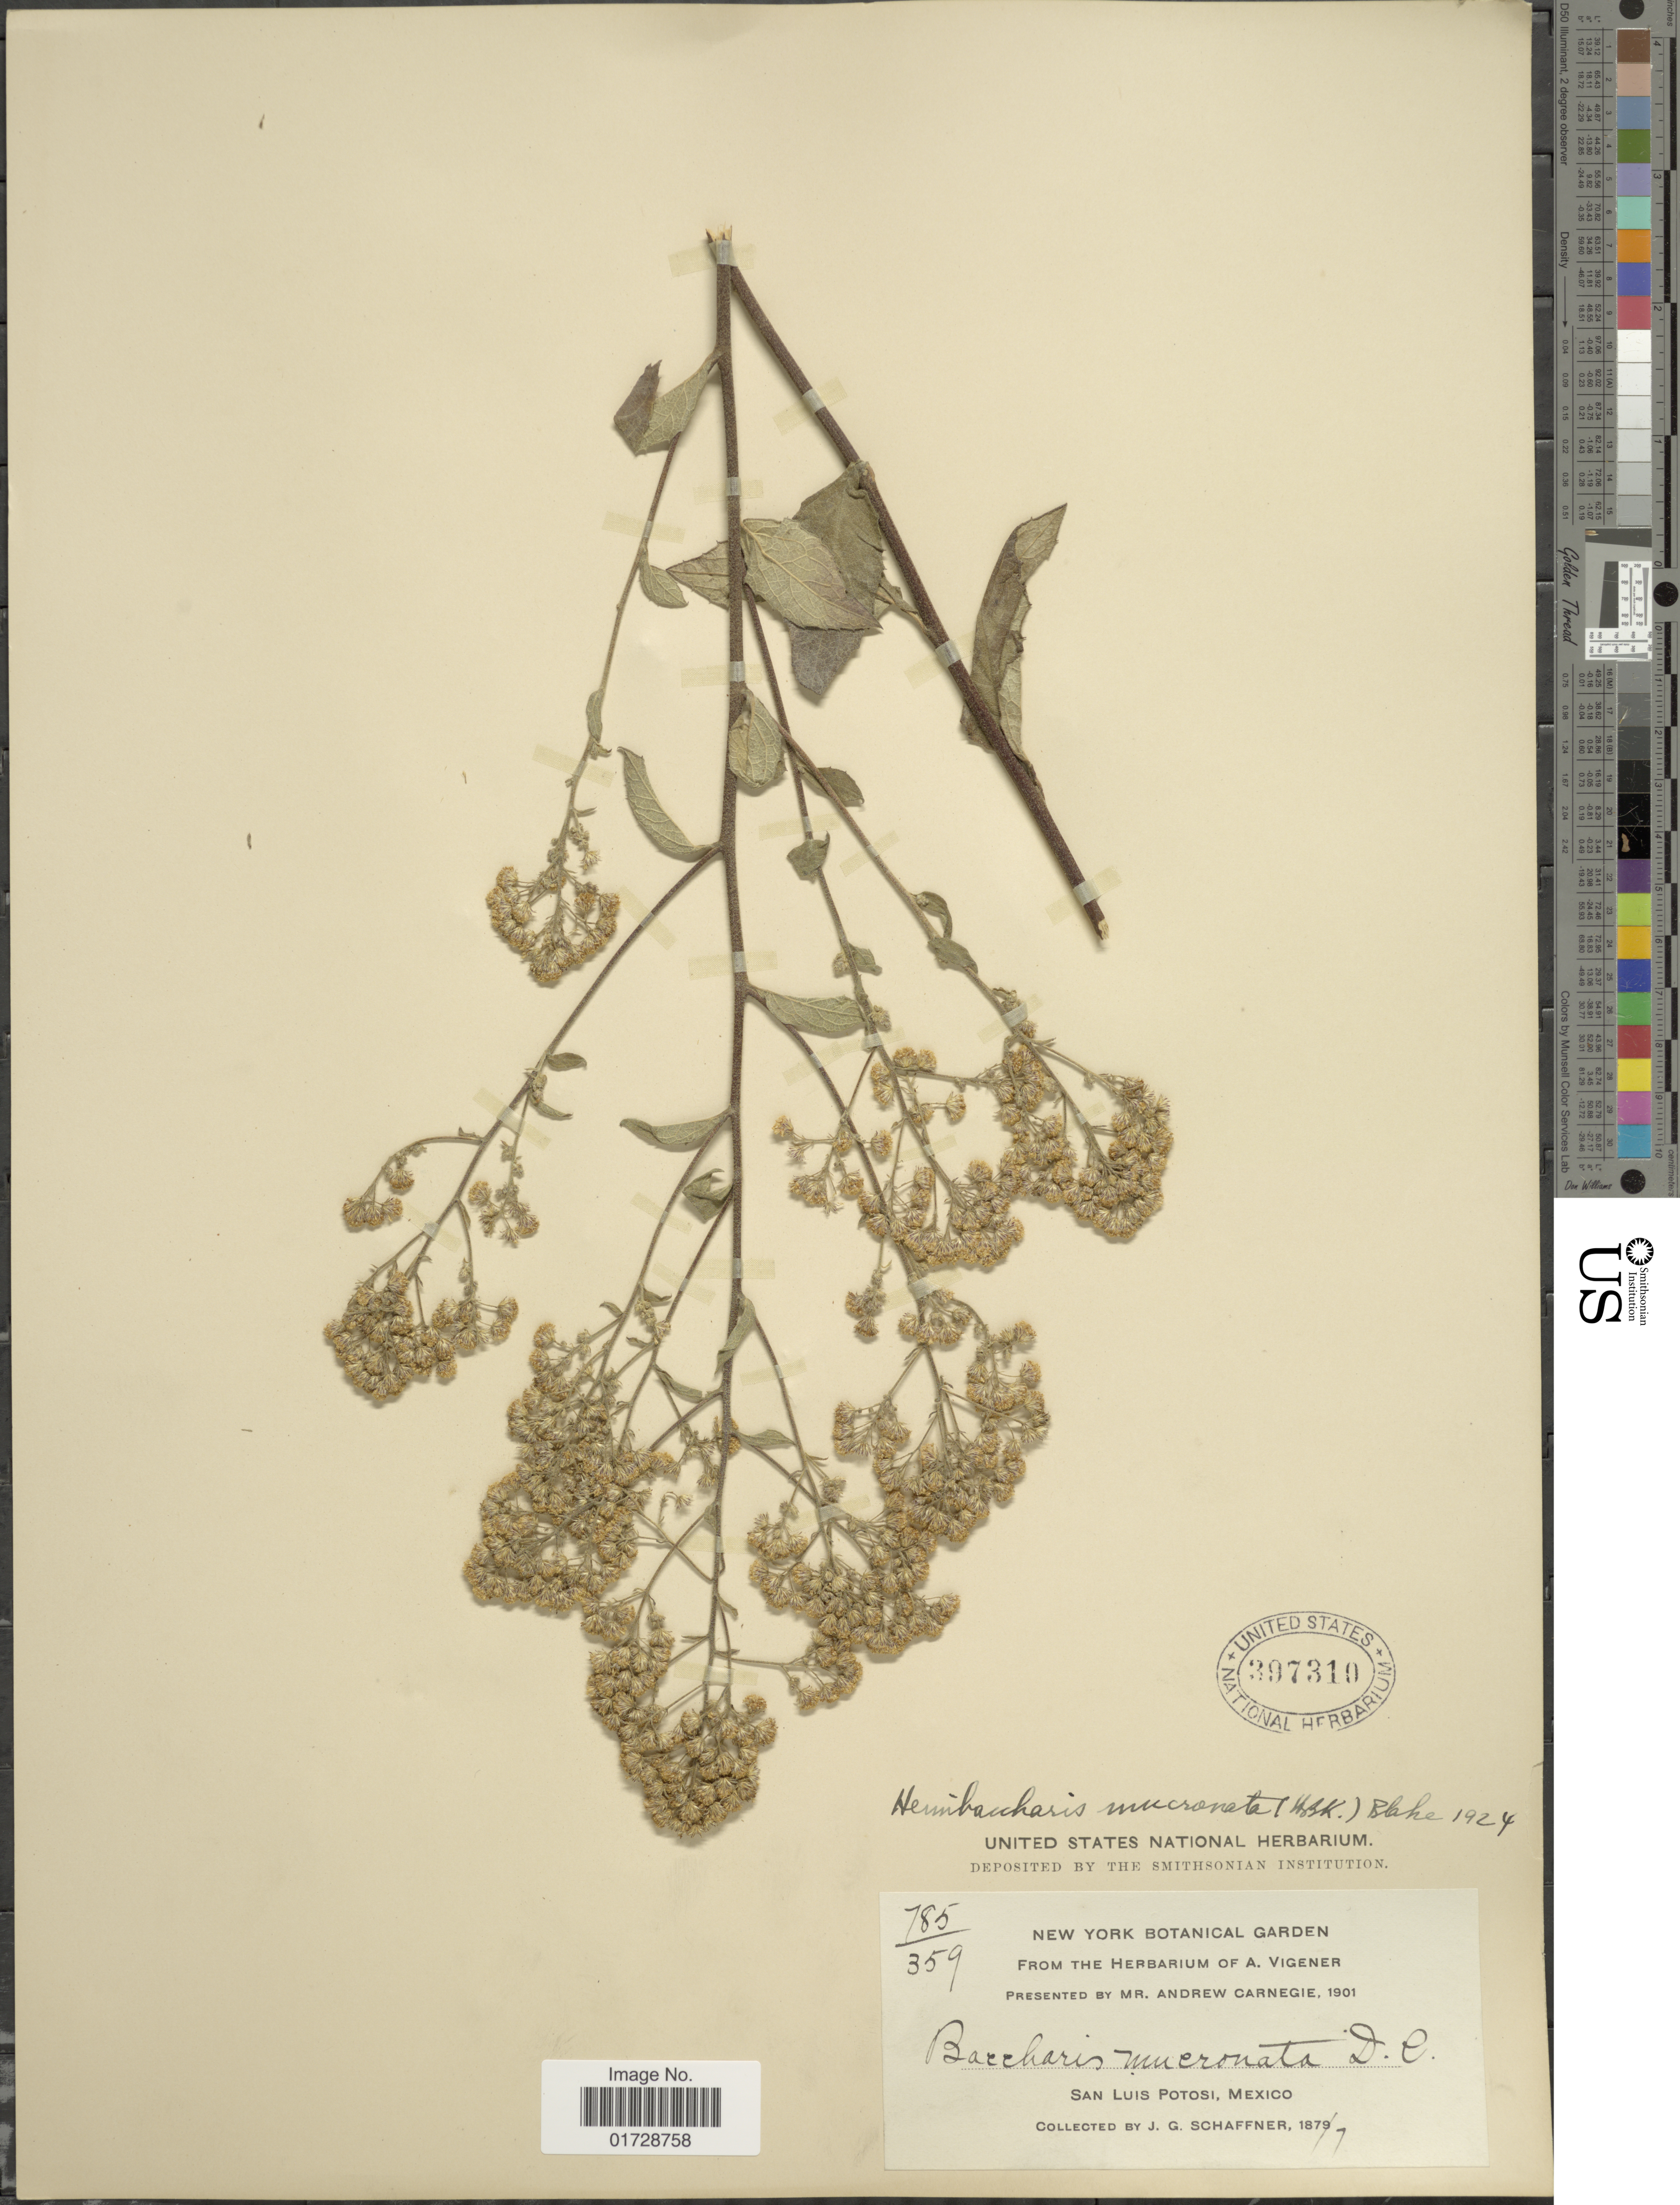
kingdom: Plantae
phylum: Tracheophyta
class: Magnoliopsida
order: Asterales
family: Asteraceae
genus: Archibaccharis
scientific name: Archibaccharis serratifolia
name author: (Kunth) S.F. Blake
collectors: J. G. Schaffner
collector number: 785/359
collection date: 1879-07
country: Mexico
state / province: San Luis Potosí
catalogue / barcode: US 397310